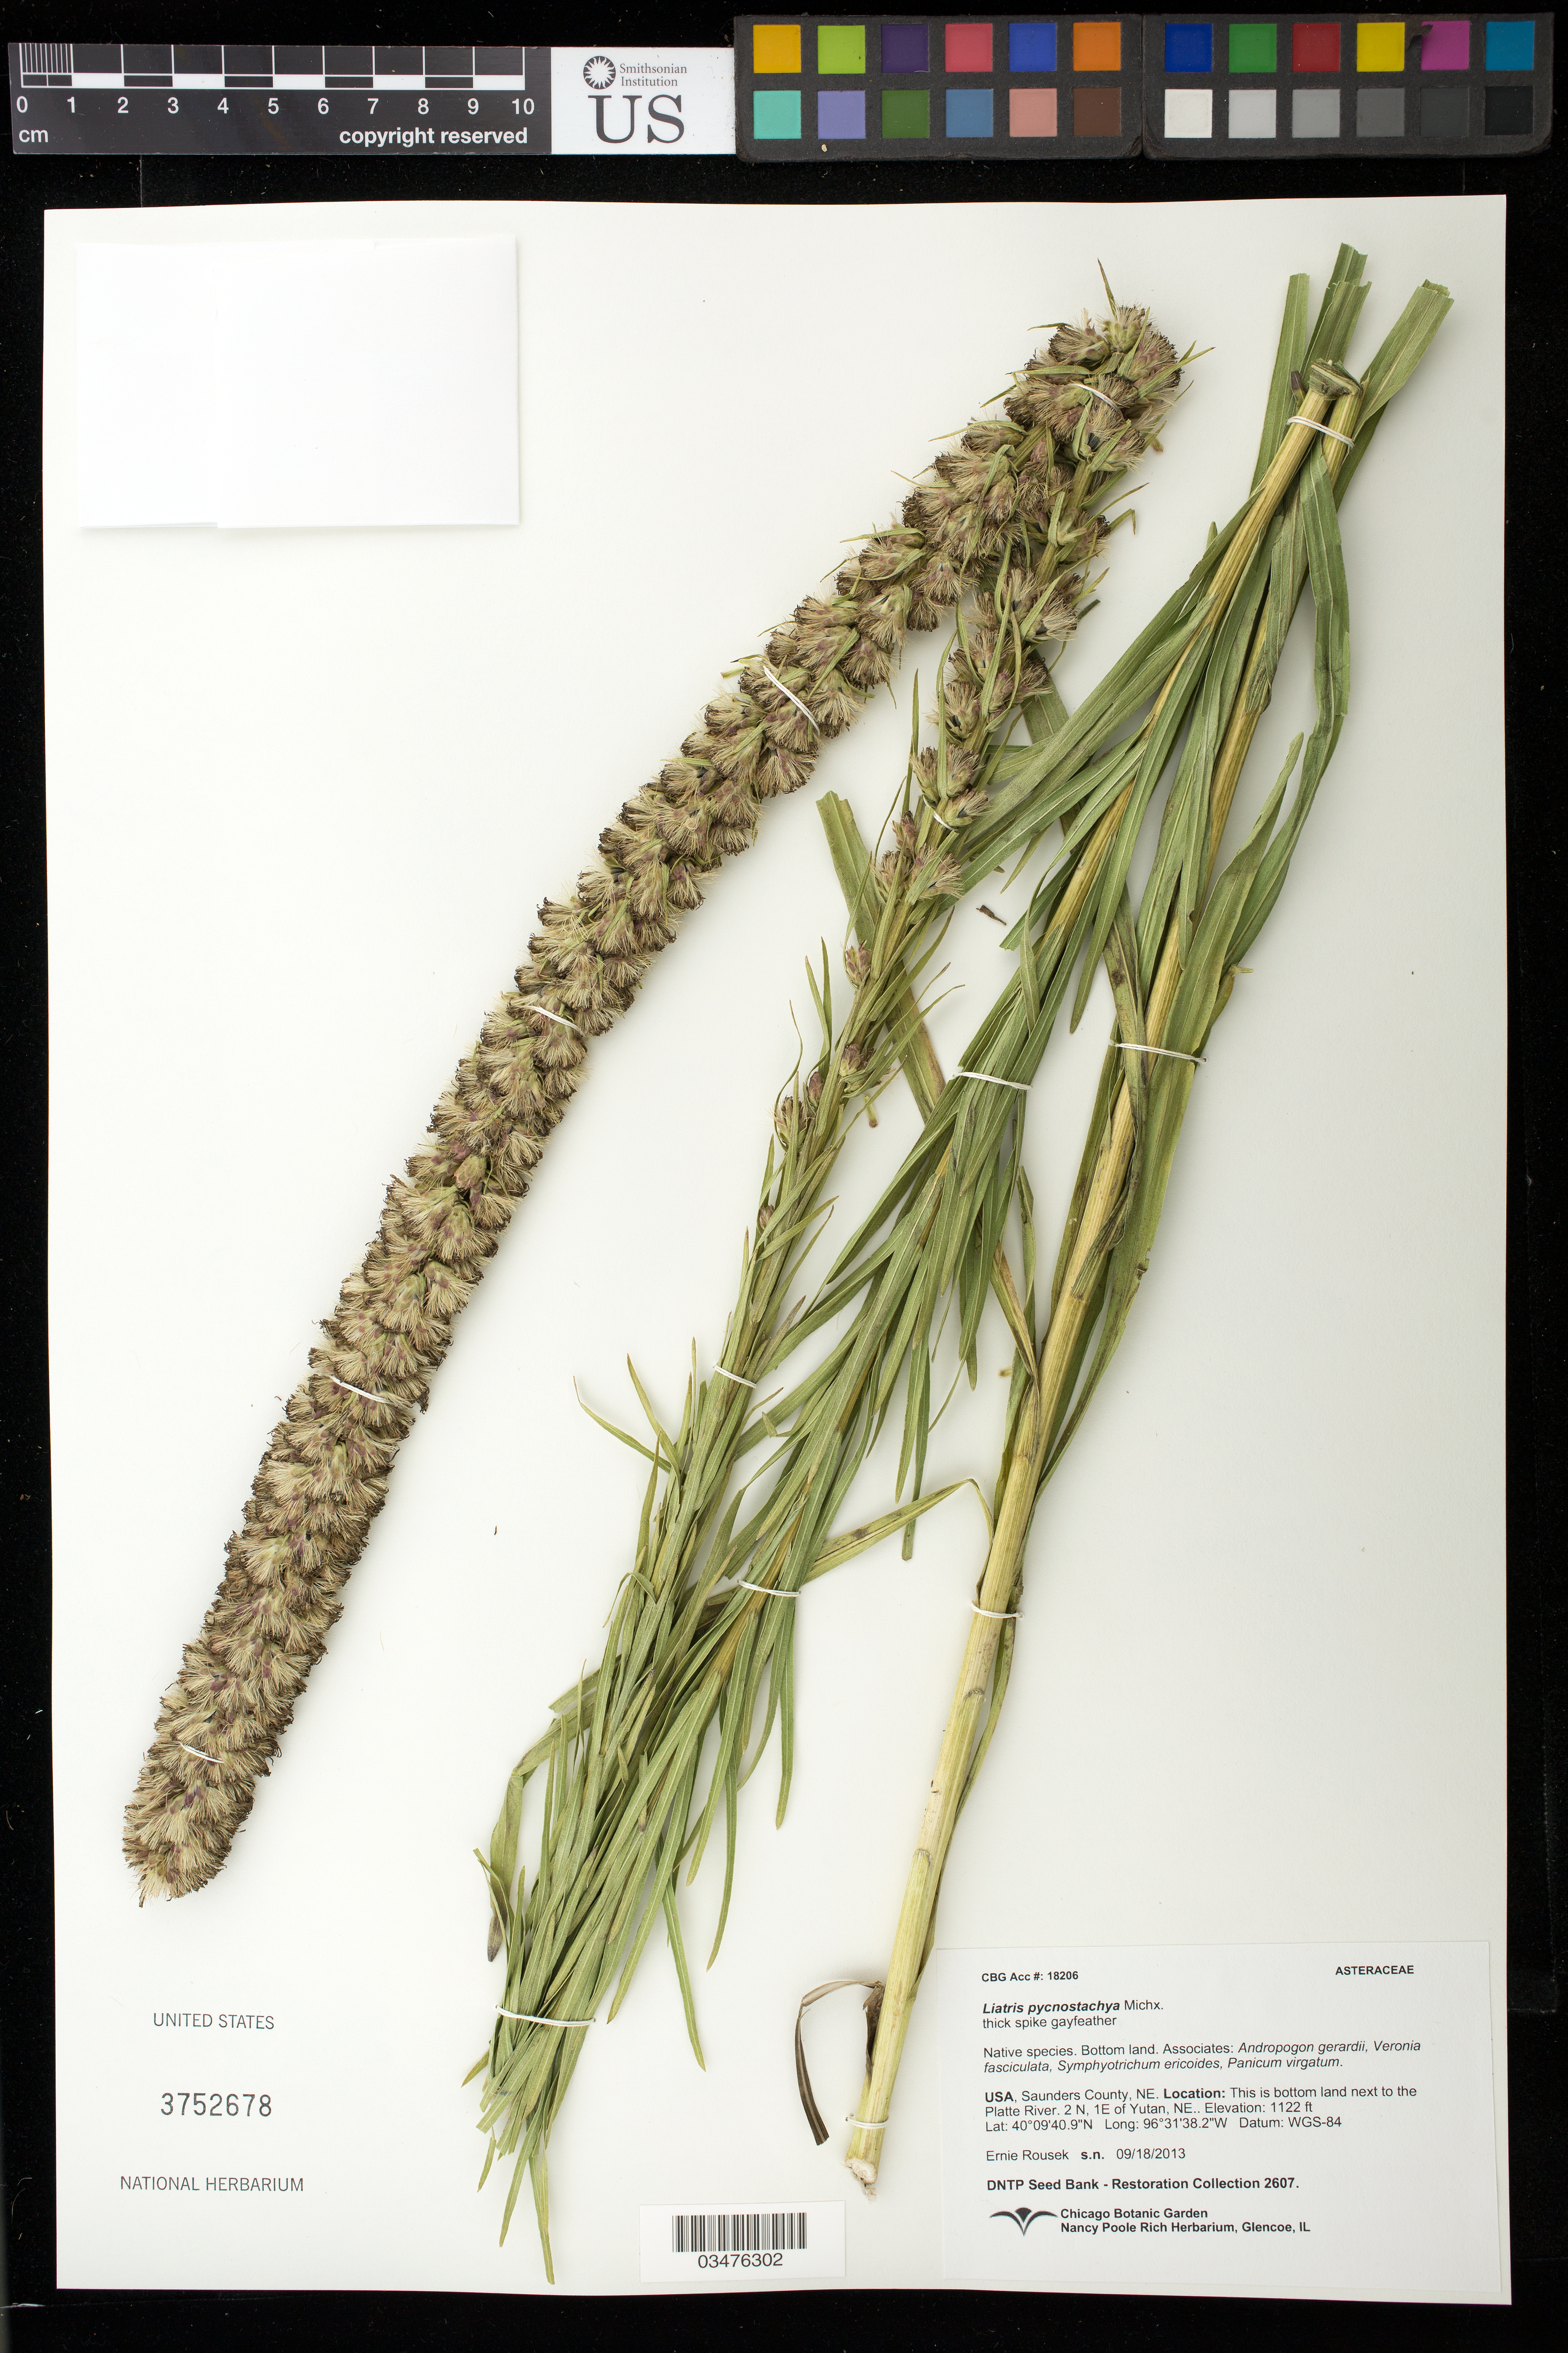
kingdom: Plantae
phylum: Tracheophyta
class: Magnoliopsida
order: Asterales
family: Asteraceae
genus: Liatris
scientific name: Liatris pycnostachya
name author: Michx.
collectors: E. Rousek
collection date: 2013-09-18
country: United States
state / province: Nebraska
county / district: Saunders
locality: Bottom land next to the Platte River. 2 N, 1 E of Yutan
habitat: Bottom land. With Andropogon gerardii, Veronia fasciculata, Panicum virgatum, ect.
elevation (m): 342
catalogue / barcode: US 3752678